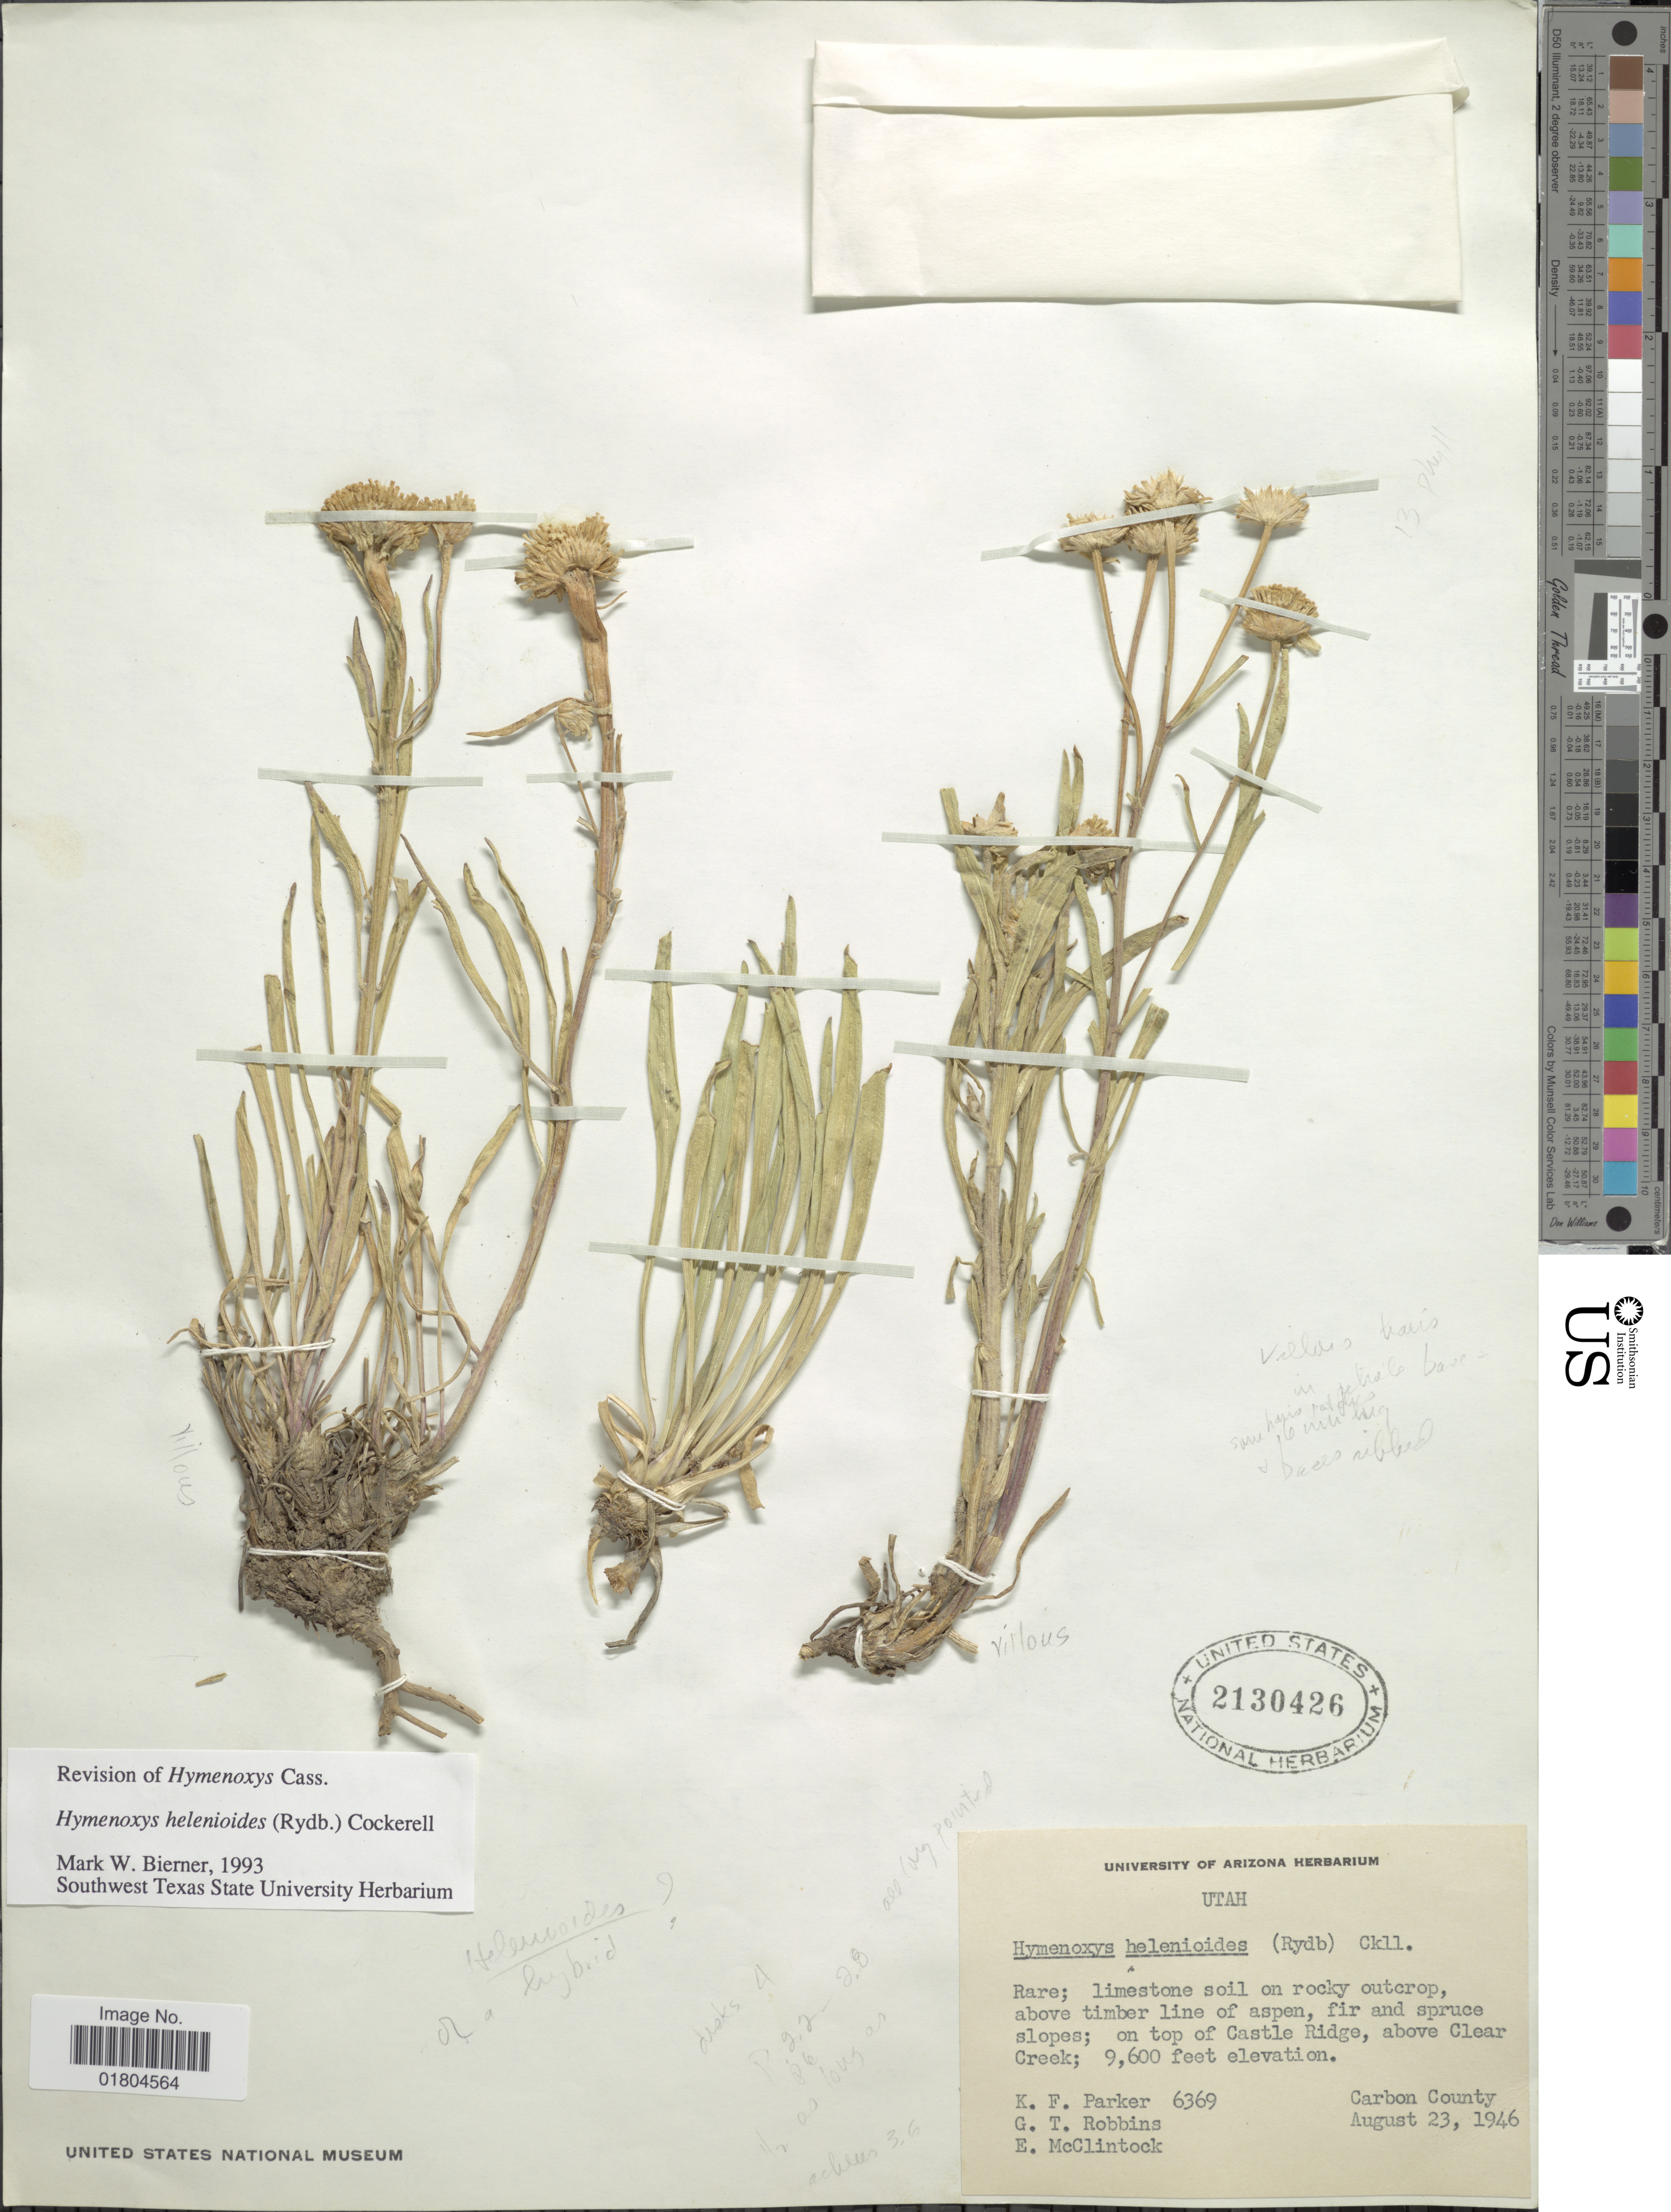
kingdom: Plantae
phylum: Tracheophyta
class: Magnoliopsida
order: Asterales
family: Asteraceae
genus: Hymenoxys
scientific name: Hymenoxys heleniodes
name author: (Rydb.) Cockerell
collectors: K. F. Parker, G. T. Robbins & E. McClintock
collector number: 6369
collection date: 1946-08-23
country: United States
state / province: Utah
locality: On top of Castle Ridge, above Clear Creek. Carbon County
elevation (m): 2926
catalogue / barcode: US 2130426